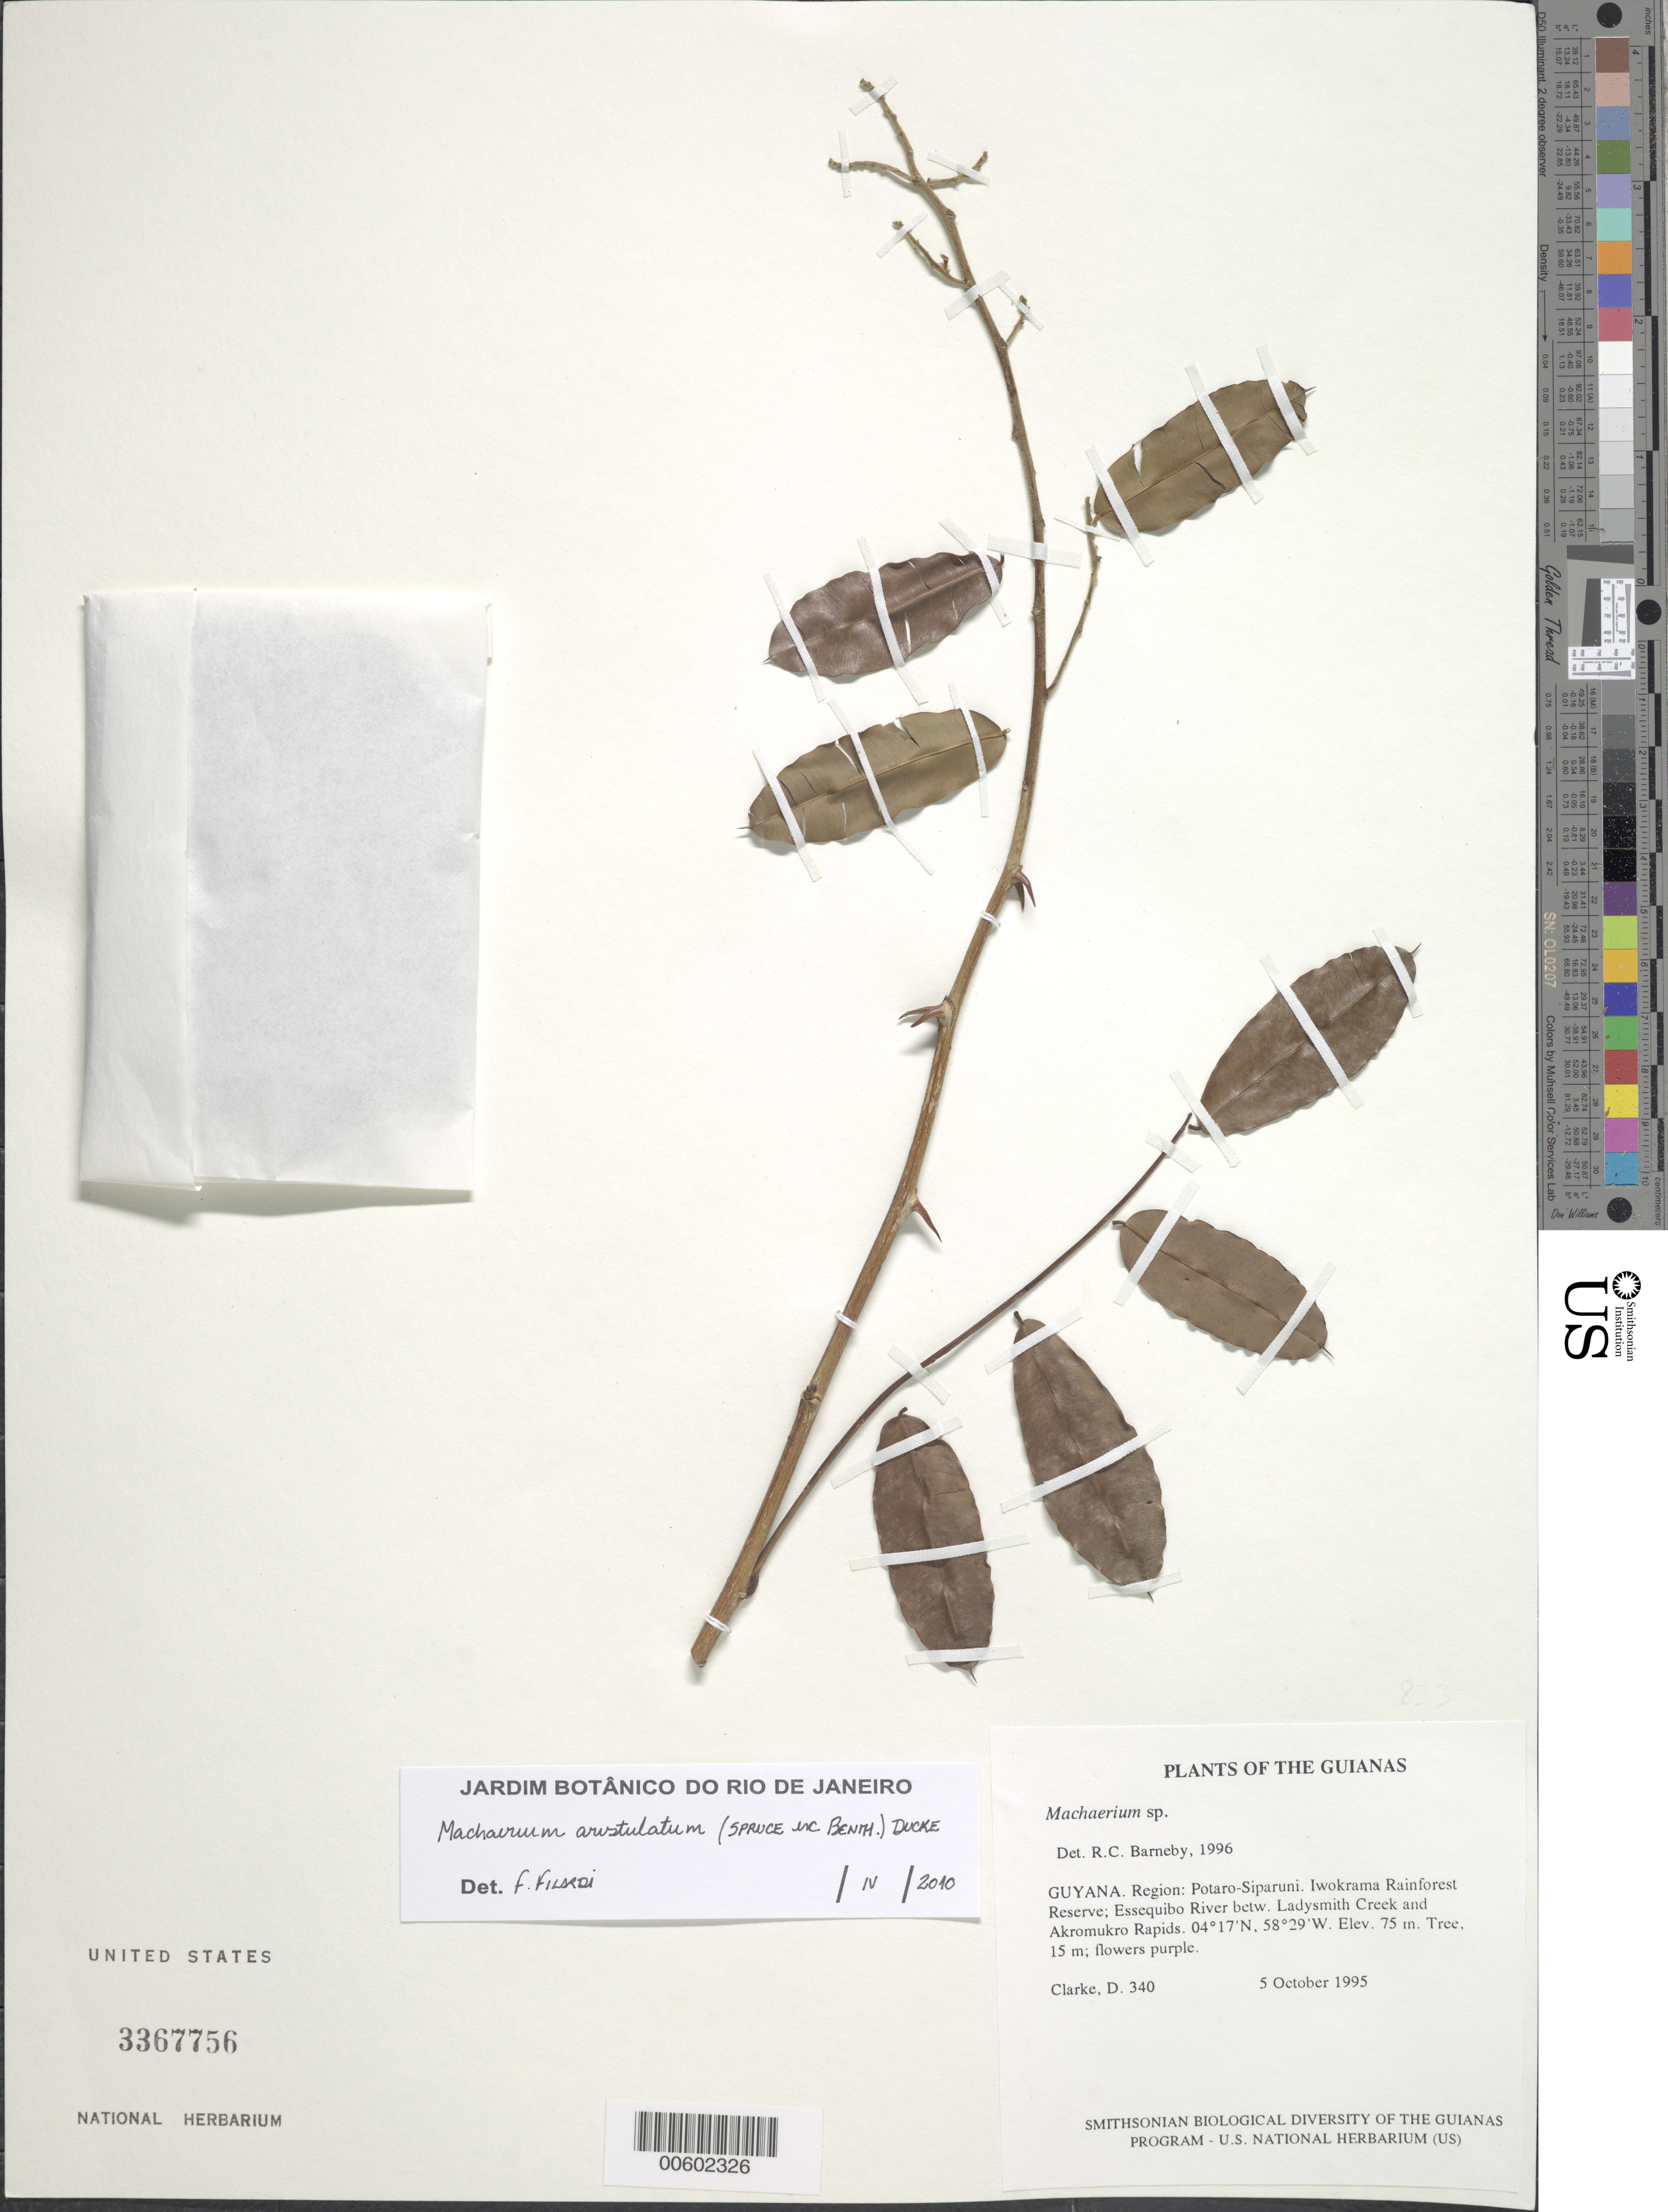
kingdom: Plantae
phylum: Tracheophyta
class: Magnoliopsida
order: Fabales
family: Fabaceae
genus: Machaerium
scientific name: Machaerium aristulatum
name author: (Spruce ex Benth.) Duckee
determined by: Ranzato Filardi, F. L., (JBRJ)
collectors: H. D. Clarke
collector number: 340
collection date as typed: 5 October 1995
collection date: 1995-10-05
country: Guyana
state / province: Potaro-Siparuni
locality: Iwokrama Rainforest Reserve; Essequibo River betw. Ladysmith Creek and Akromukro Rapids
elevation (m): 75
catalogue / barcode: US 3367756